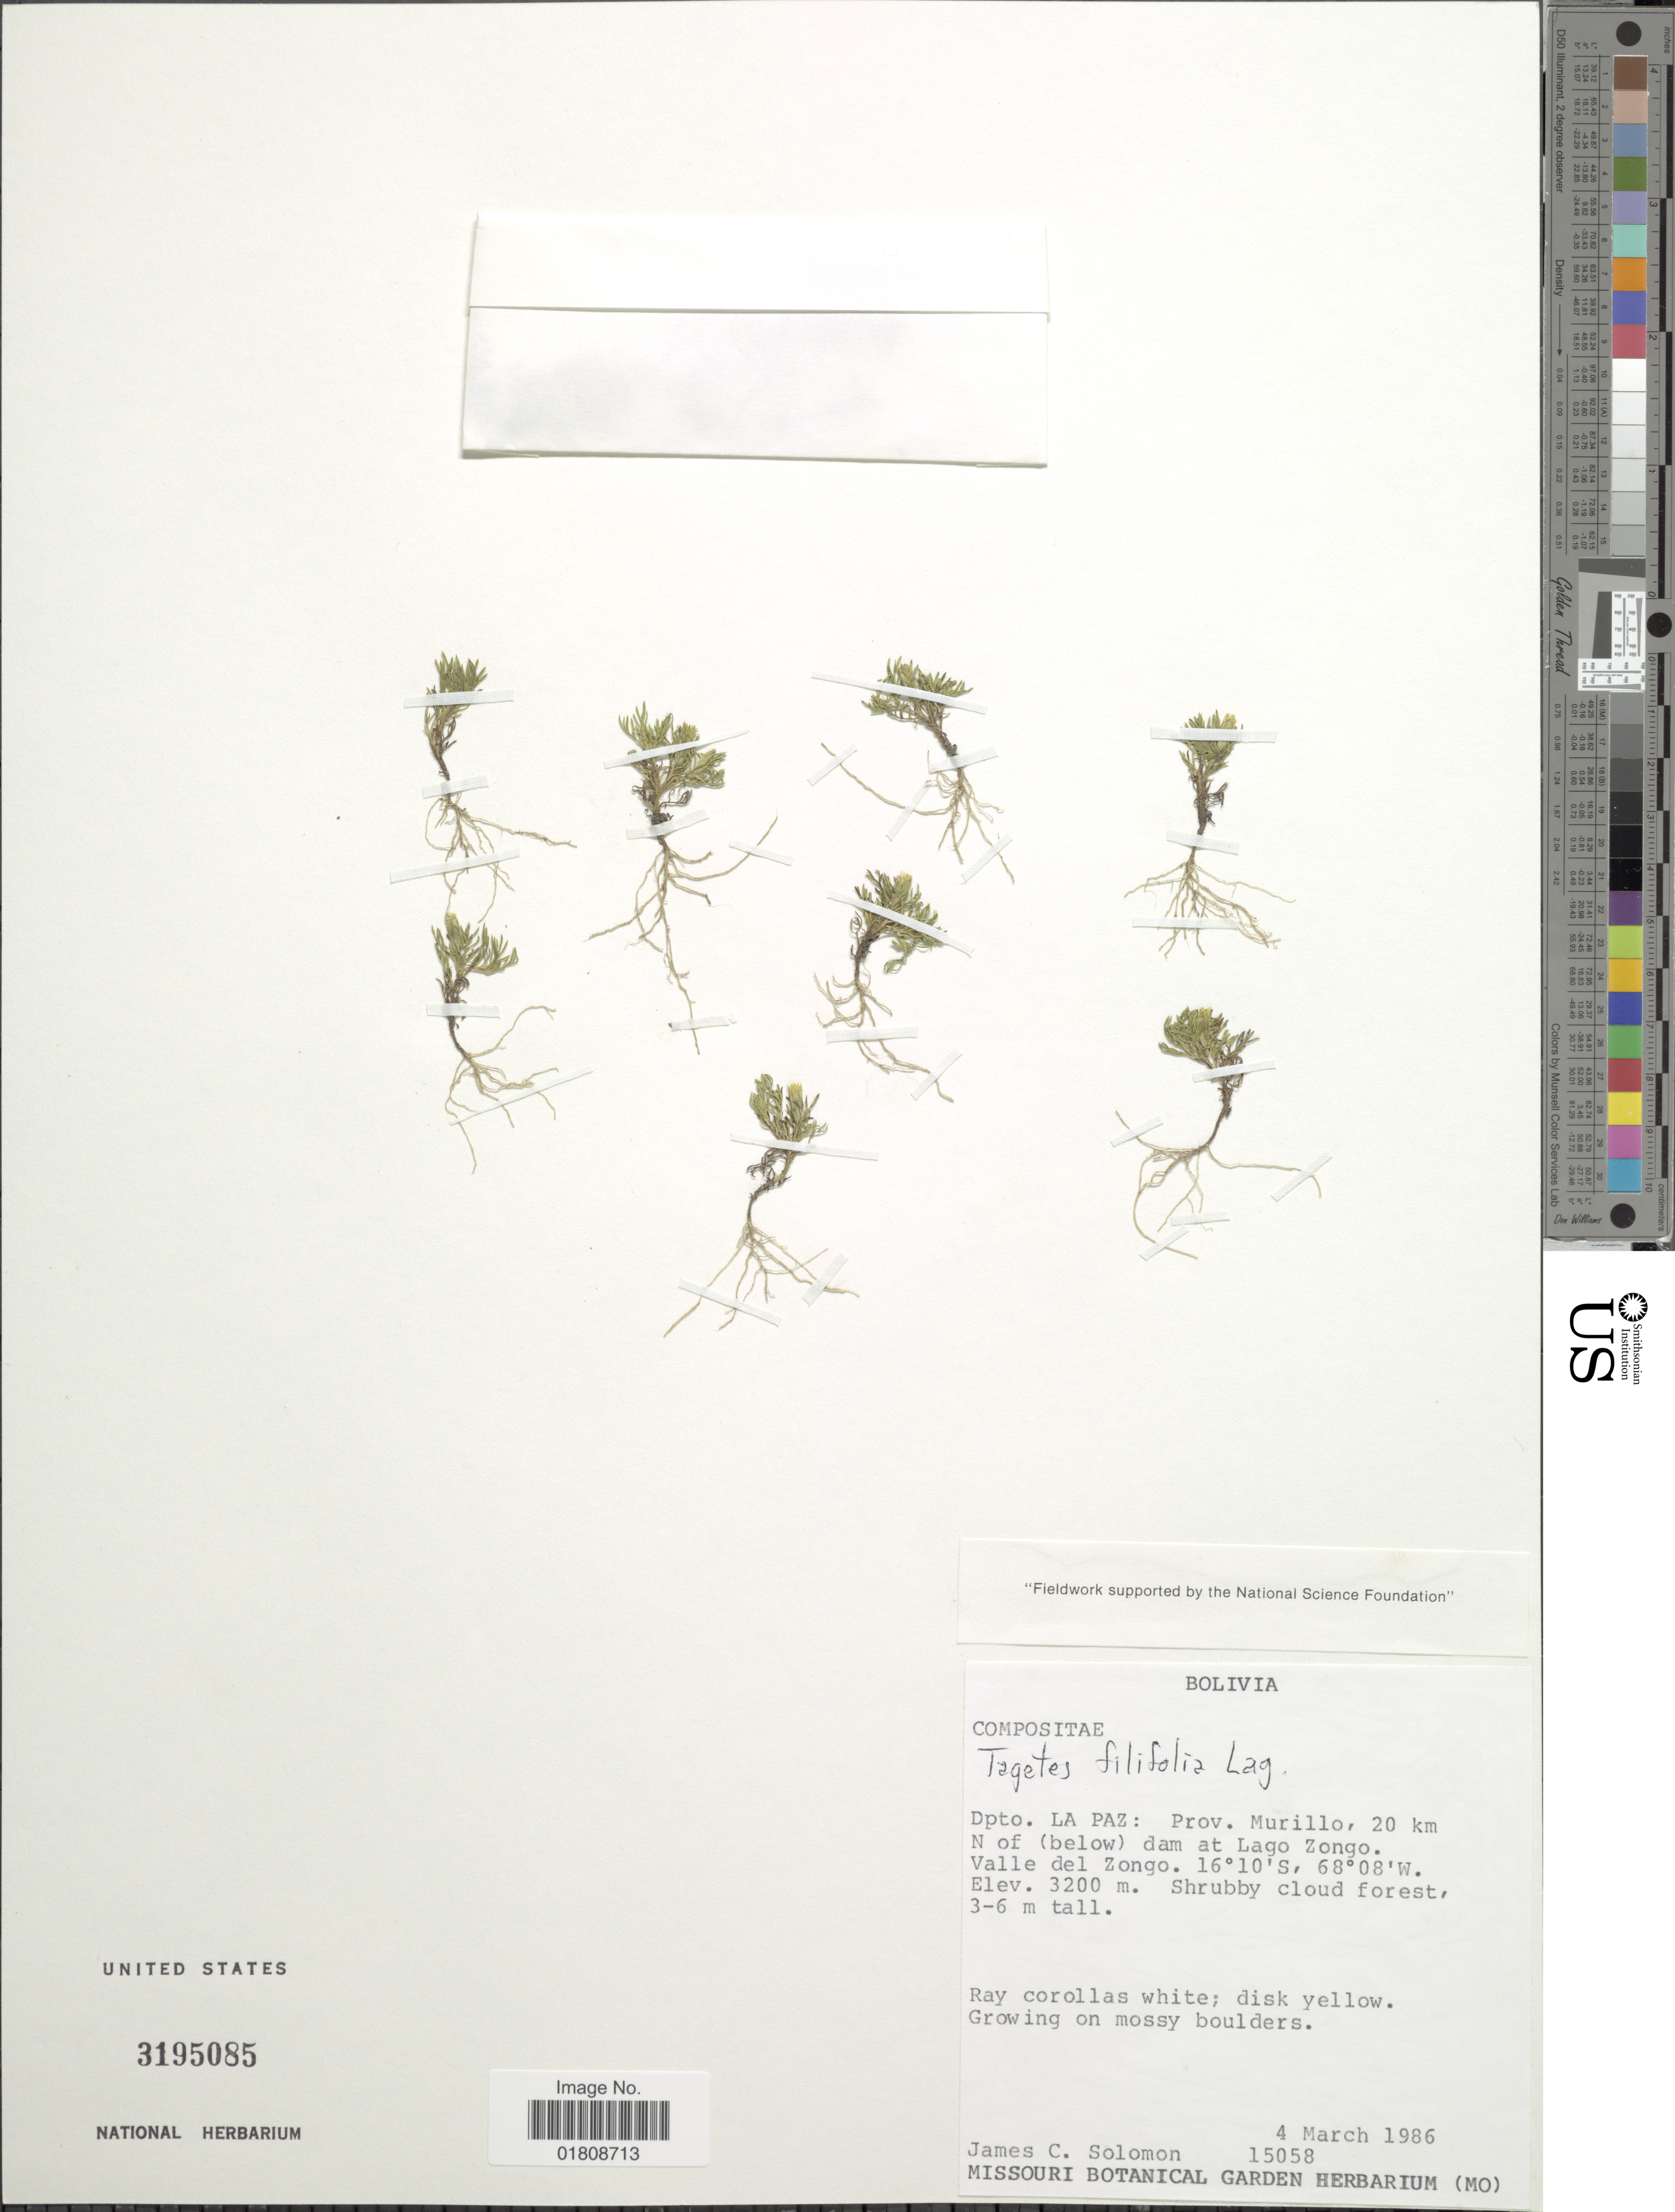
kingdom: Plantae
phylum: Tracheophyta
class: Magnoliopsida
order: Asterales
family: Asteraceae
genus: Tagetes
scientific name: Tagetes filifolia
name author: Lag.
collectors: J. C. Solomon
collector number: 15058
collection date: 1986-03-04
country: Bolivia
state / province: La Paz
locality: Prov. Murillo, 20 km N of (below) dam at Lago Zongo, Valle del Zongo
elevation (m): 3200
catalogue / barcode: US 3195085